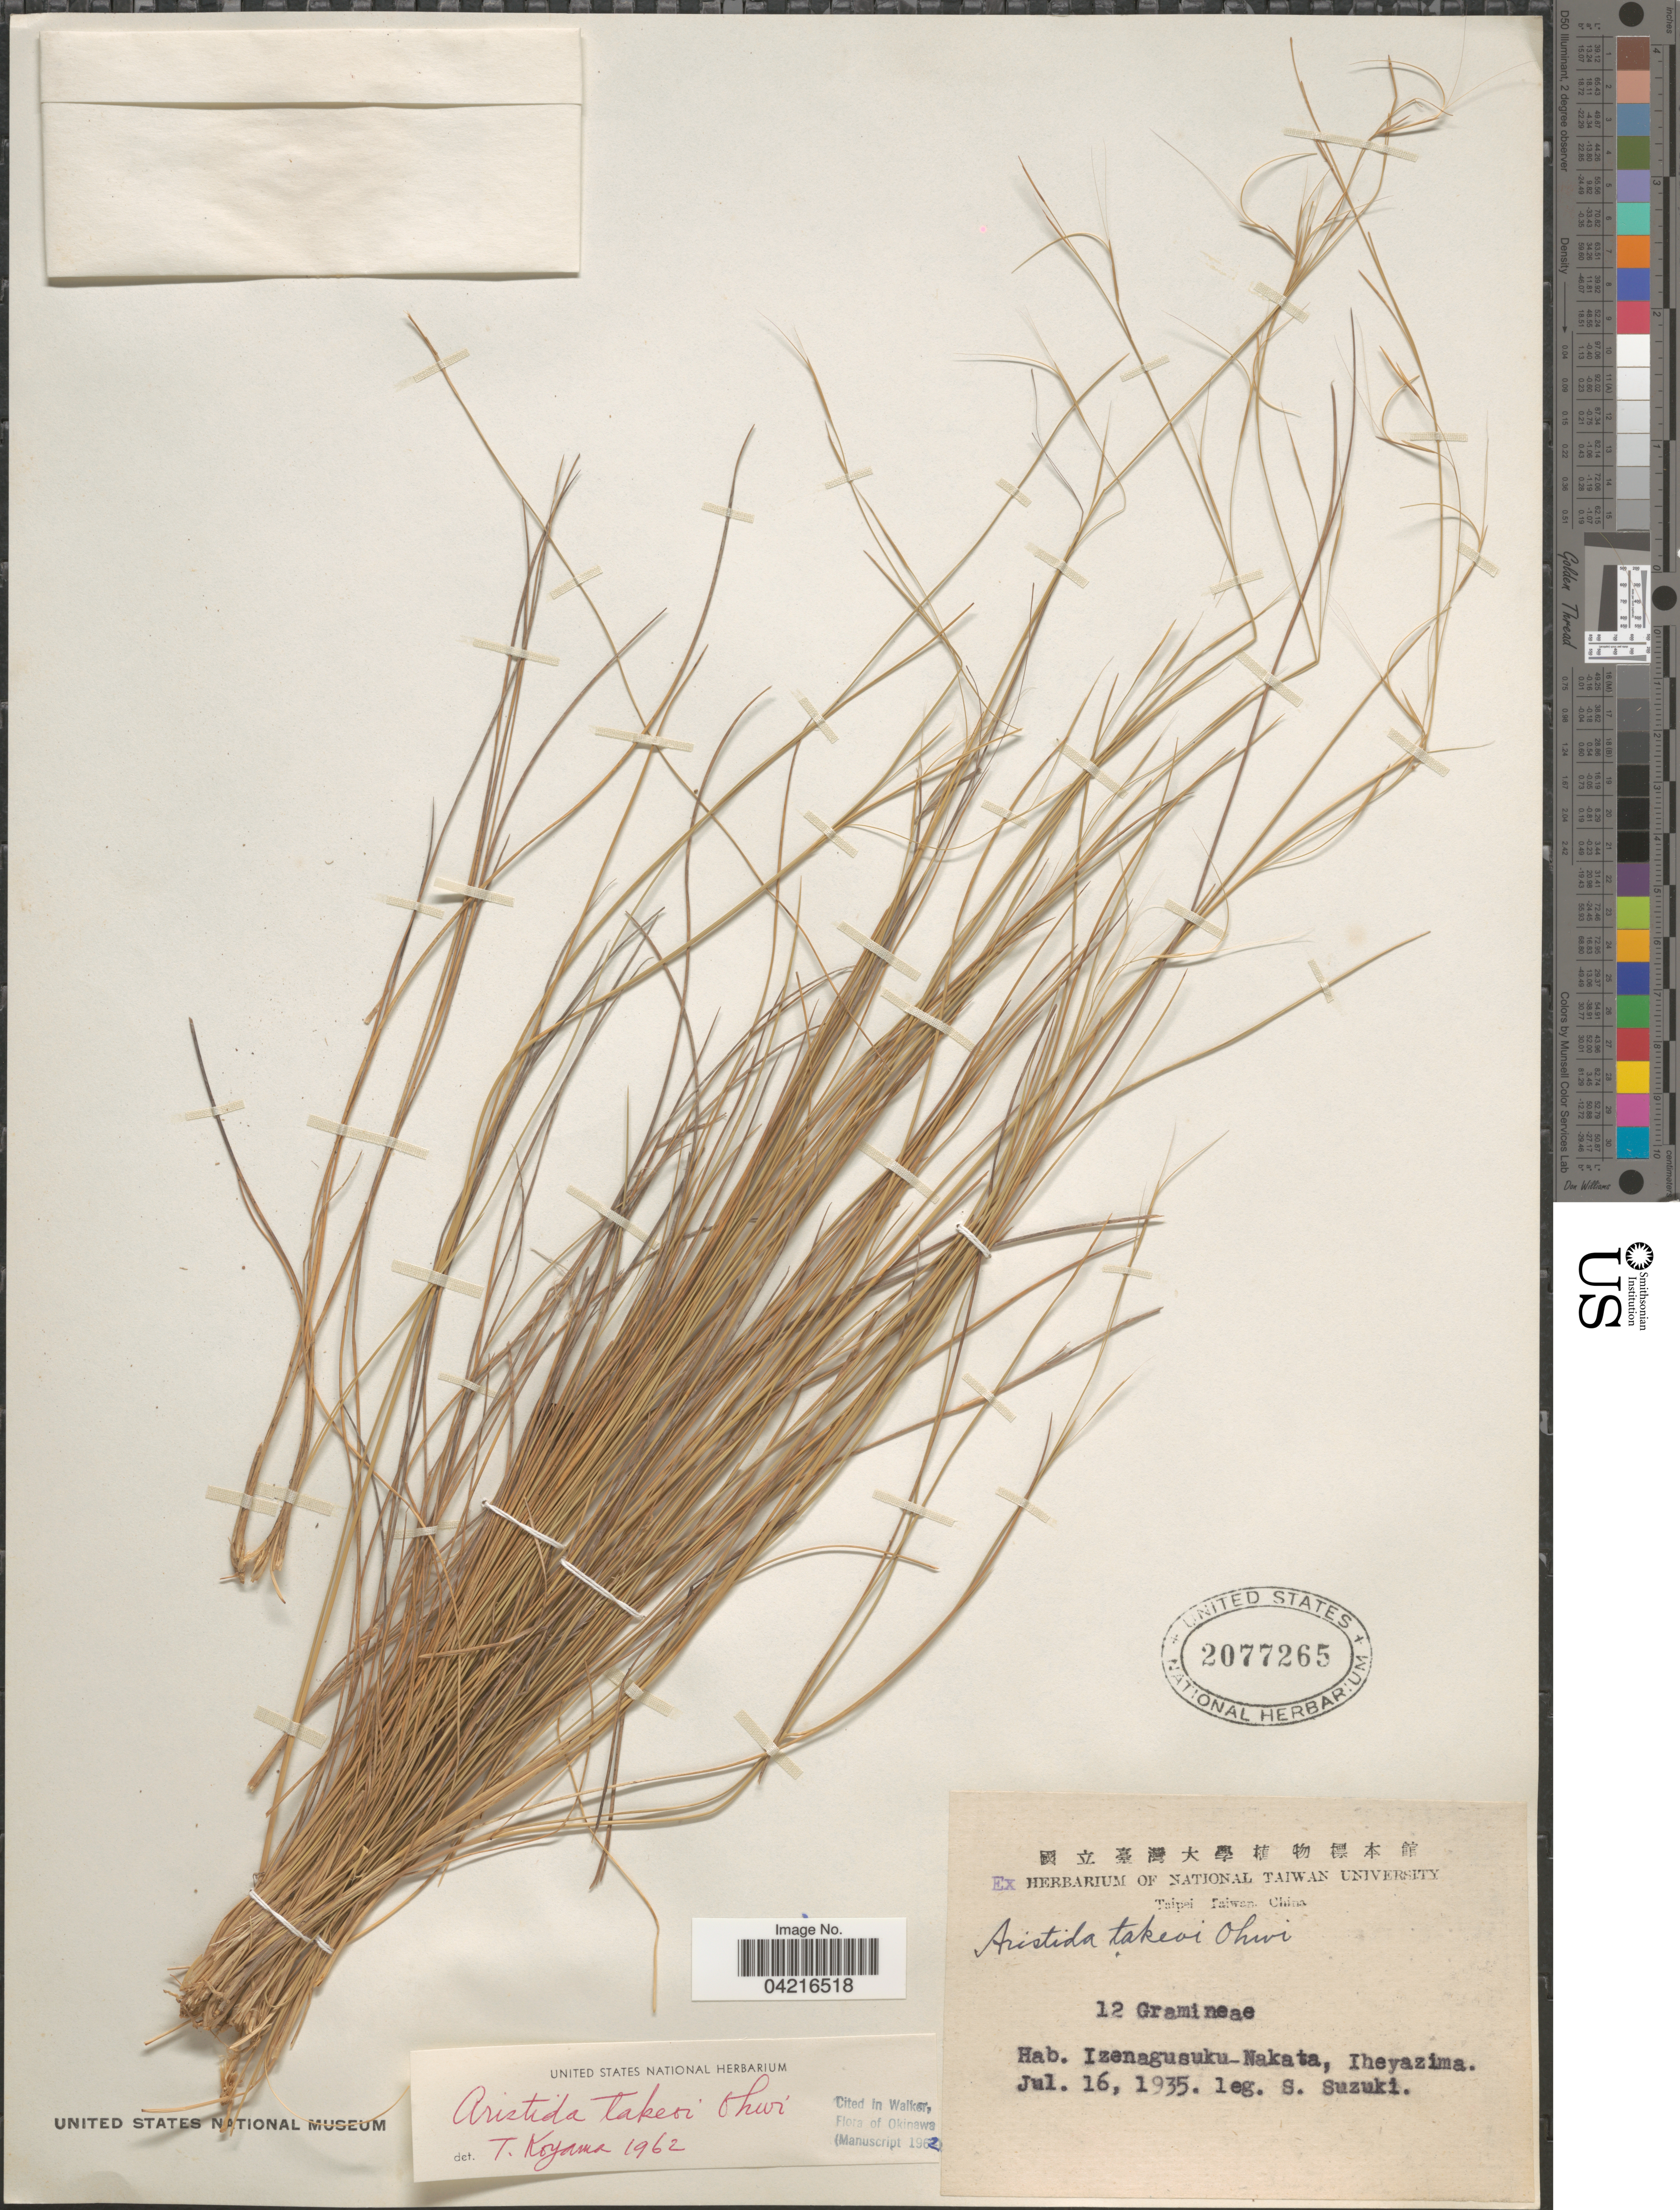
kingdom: Plantae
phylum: Tracheophyta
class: Liliopsida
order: Poales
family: Poaceae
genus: Aristida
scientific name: Aristida takeoi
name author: Ohwi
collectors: S. Suzuki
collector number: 12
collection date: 1935-07-16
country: Japan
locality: Izenagusuku-Nakata, Iheyazima.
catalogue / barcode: US 2077265